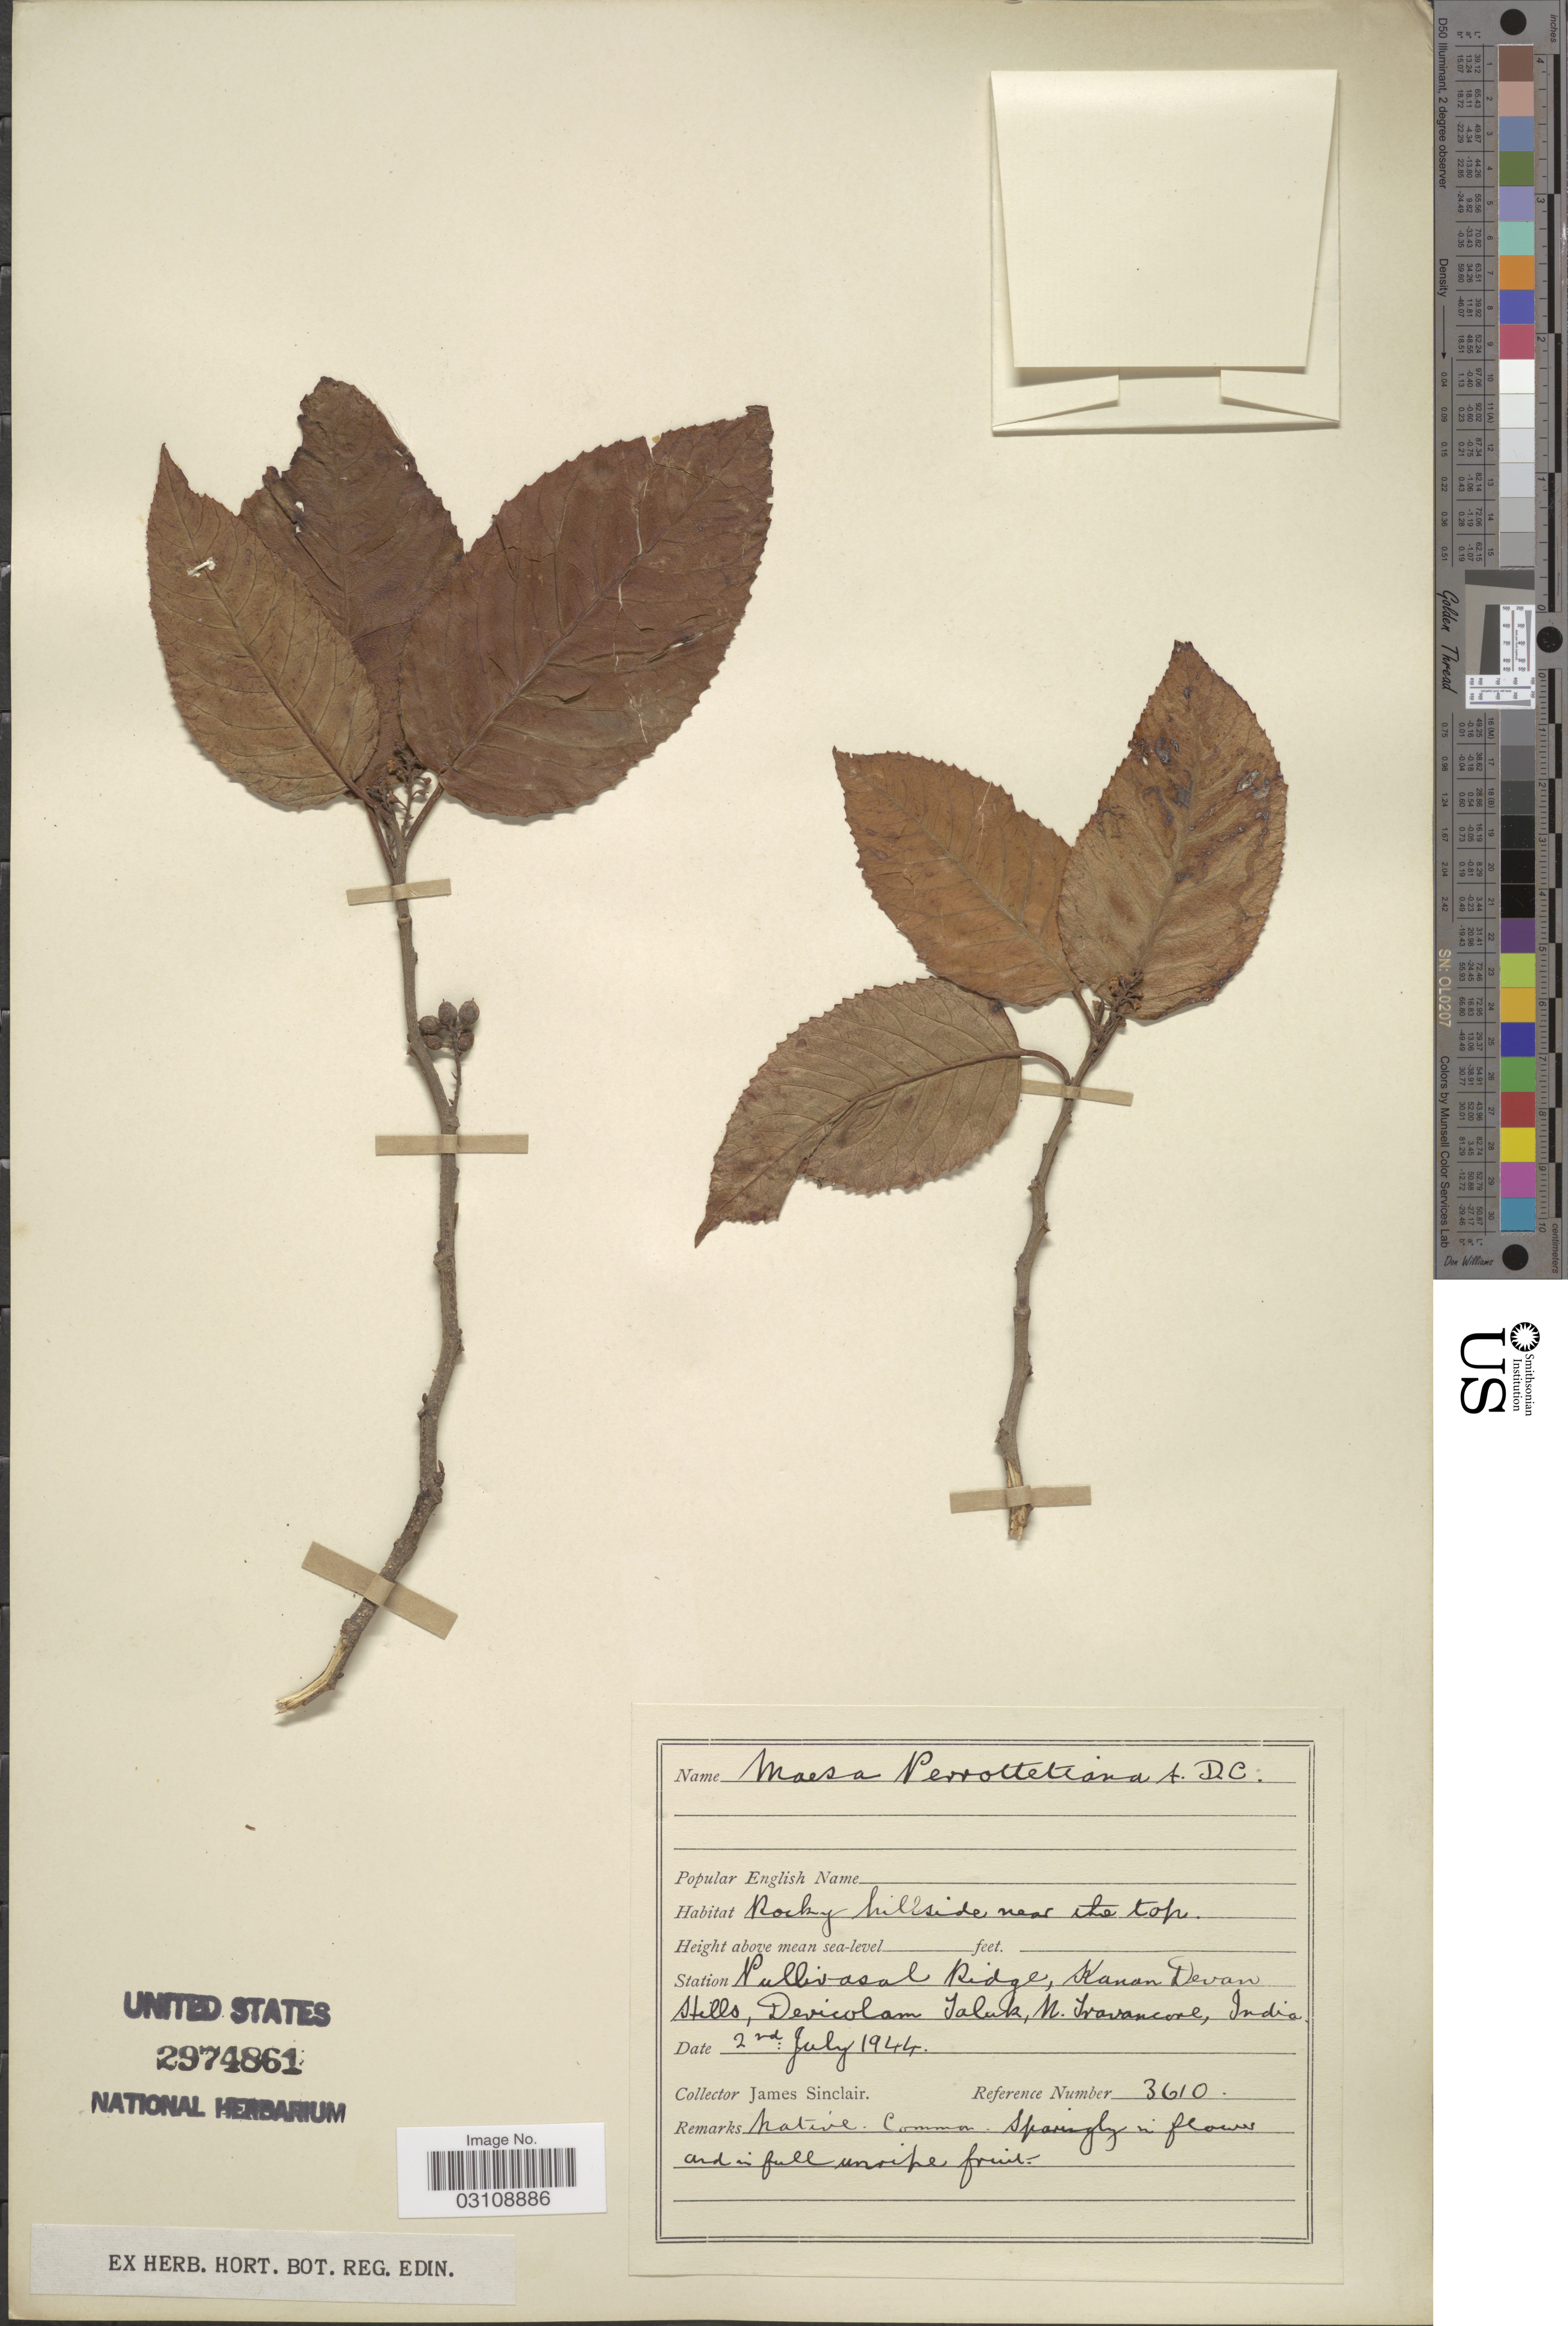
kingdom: Plantae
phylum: Tracheophyta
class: Magnoliopsida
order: Ericales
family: Primulaceae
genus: Maesa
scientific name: Maesa perrottetiana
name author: A. DC.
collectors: J. Sinclair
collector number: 3610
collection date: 1944-07-02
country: India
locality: Station Pullirasal Ridge, Kanan Devan Hills, Devicolam Taluk, N. Travancore.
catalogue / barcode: US 2974861